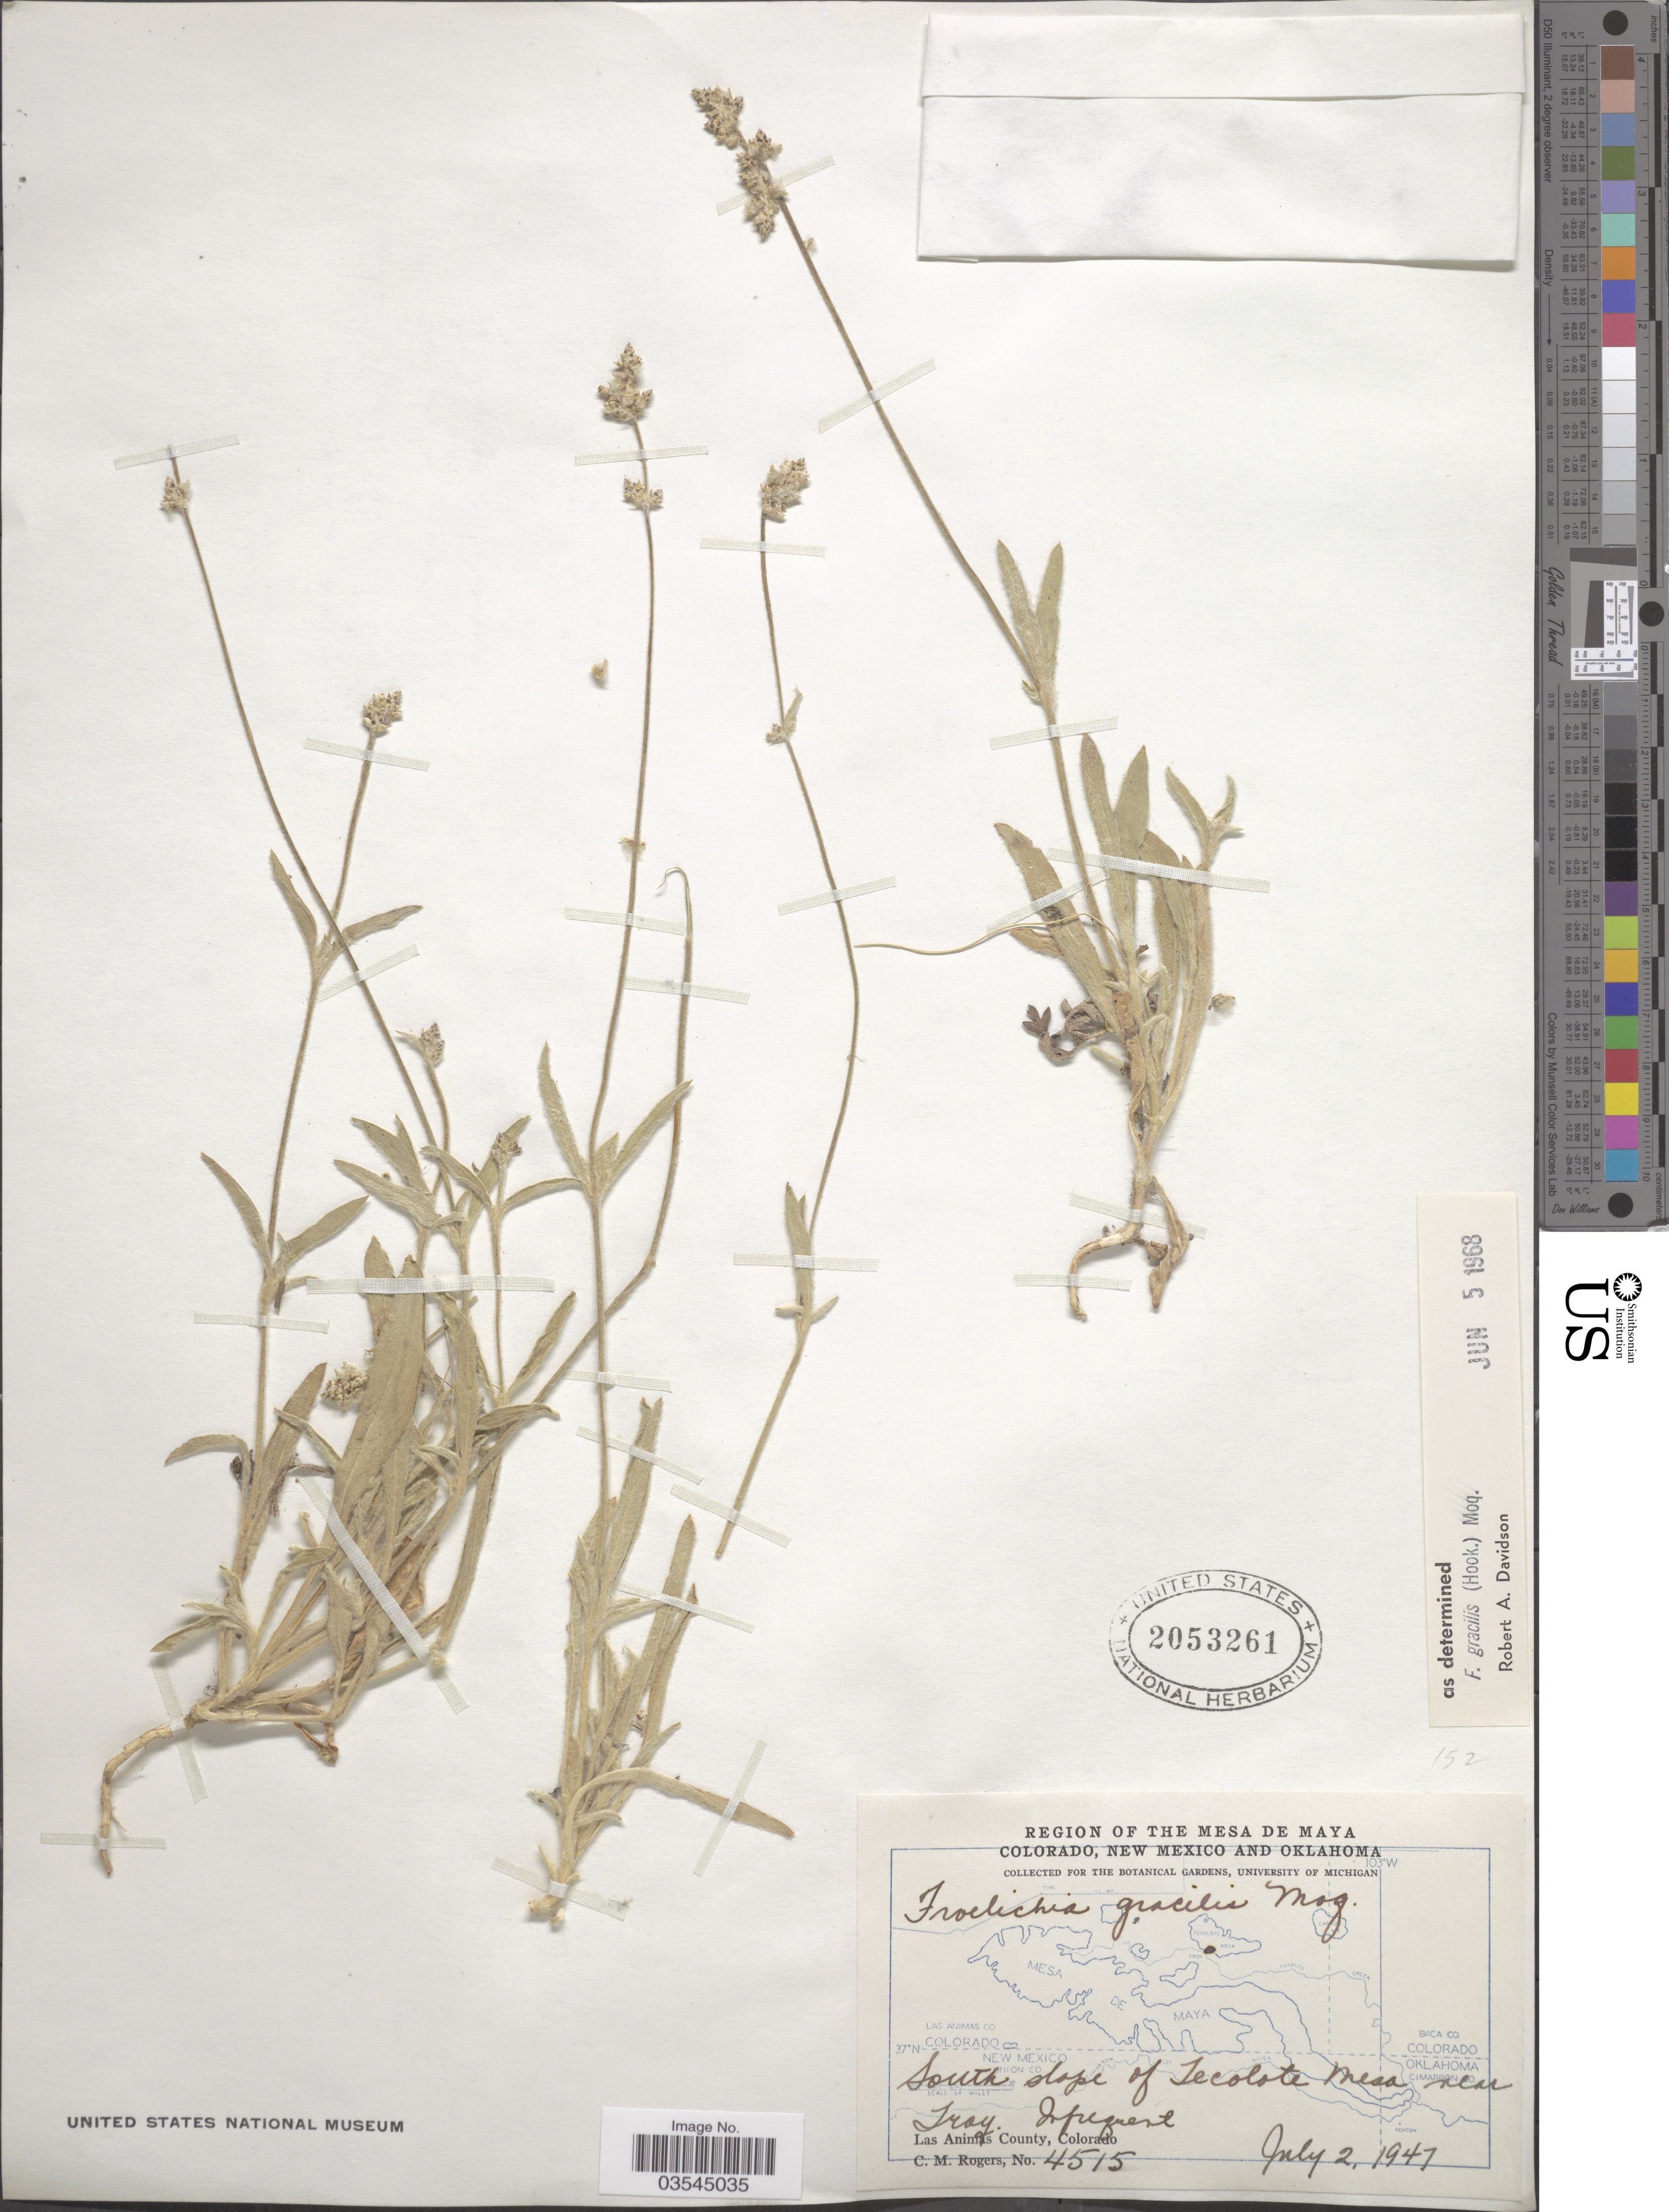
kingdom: Plantae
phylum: Tracheophyta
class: Magnoliopsida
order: Caryophyllales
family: Amaranthaceae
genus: Froelichia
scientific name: Froelichia gracilis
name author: (Hook.) Moq.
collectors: C. M. Rogers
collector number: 4515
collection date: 1947-07-02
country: United States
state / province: Colorado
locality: Mesa de Maya. South side of Tecolote Mesa near Troy. Las Animas County.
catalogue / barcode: US 2053261